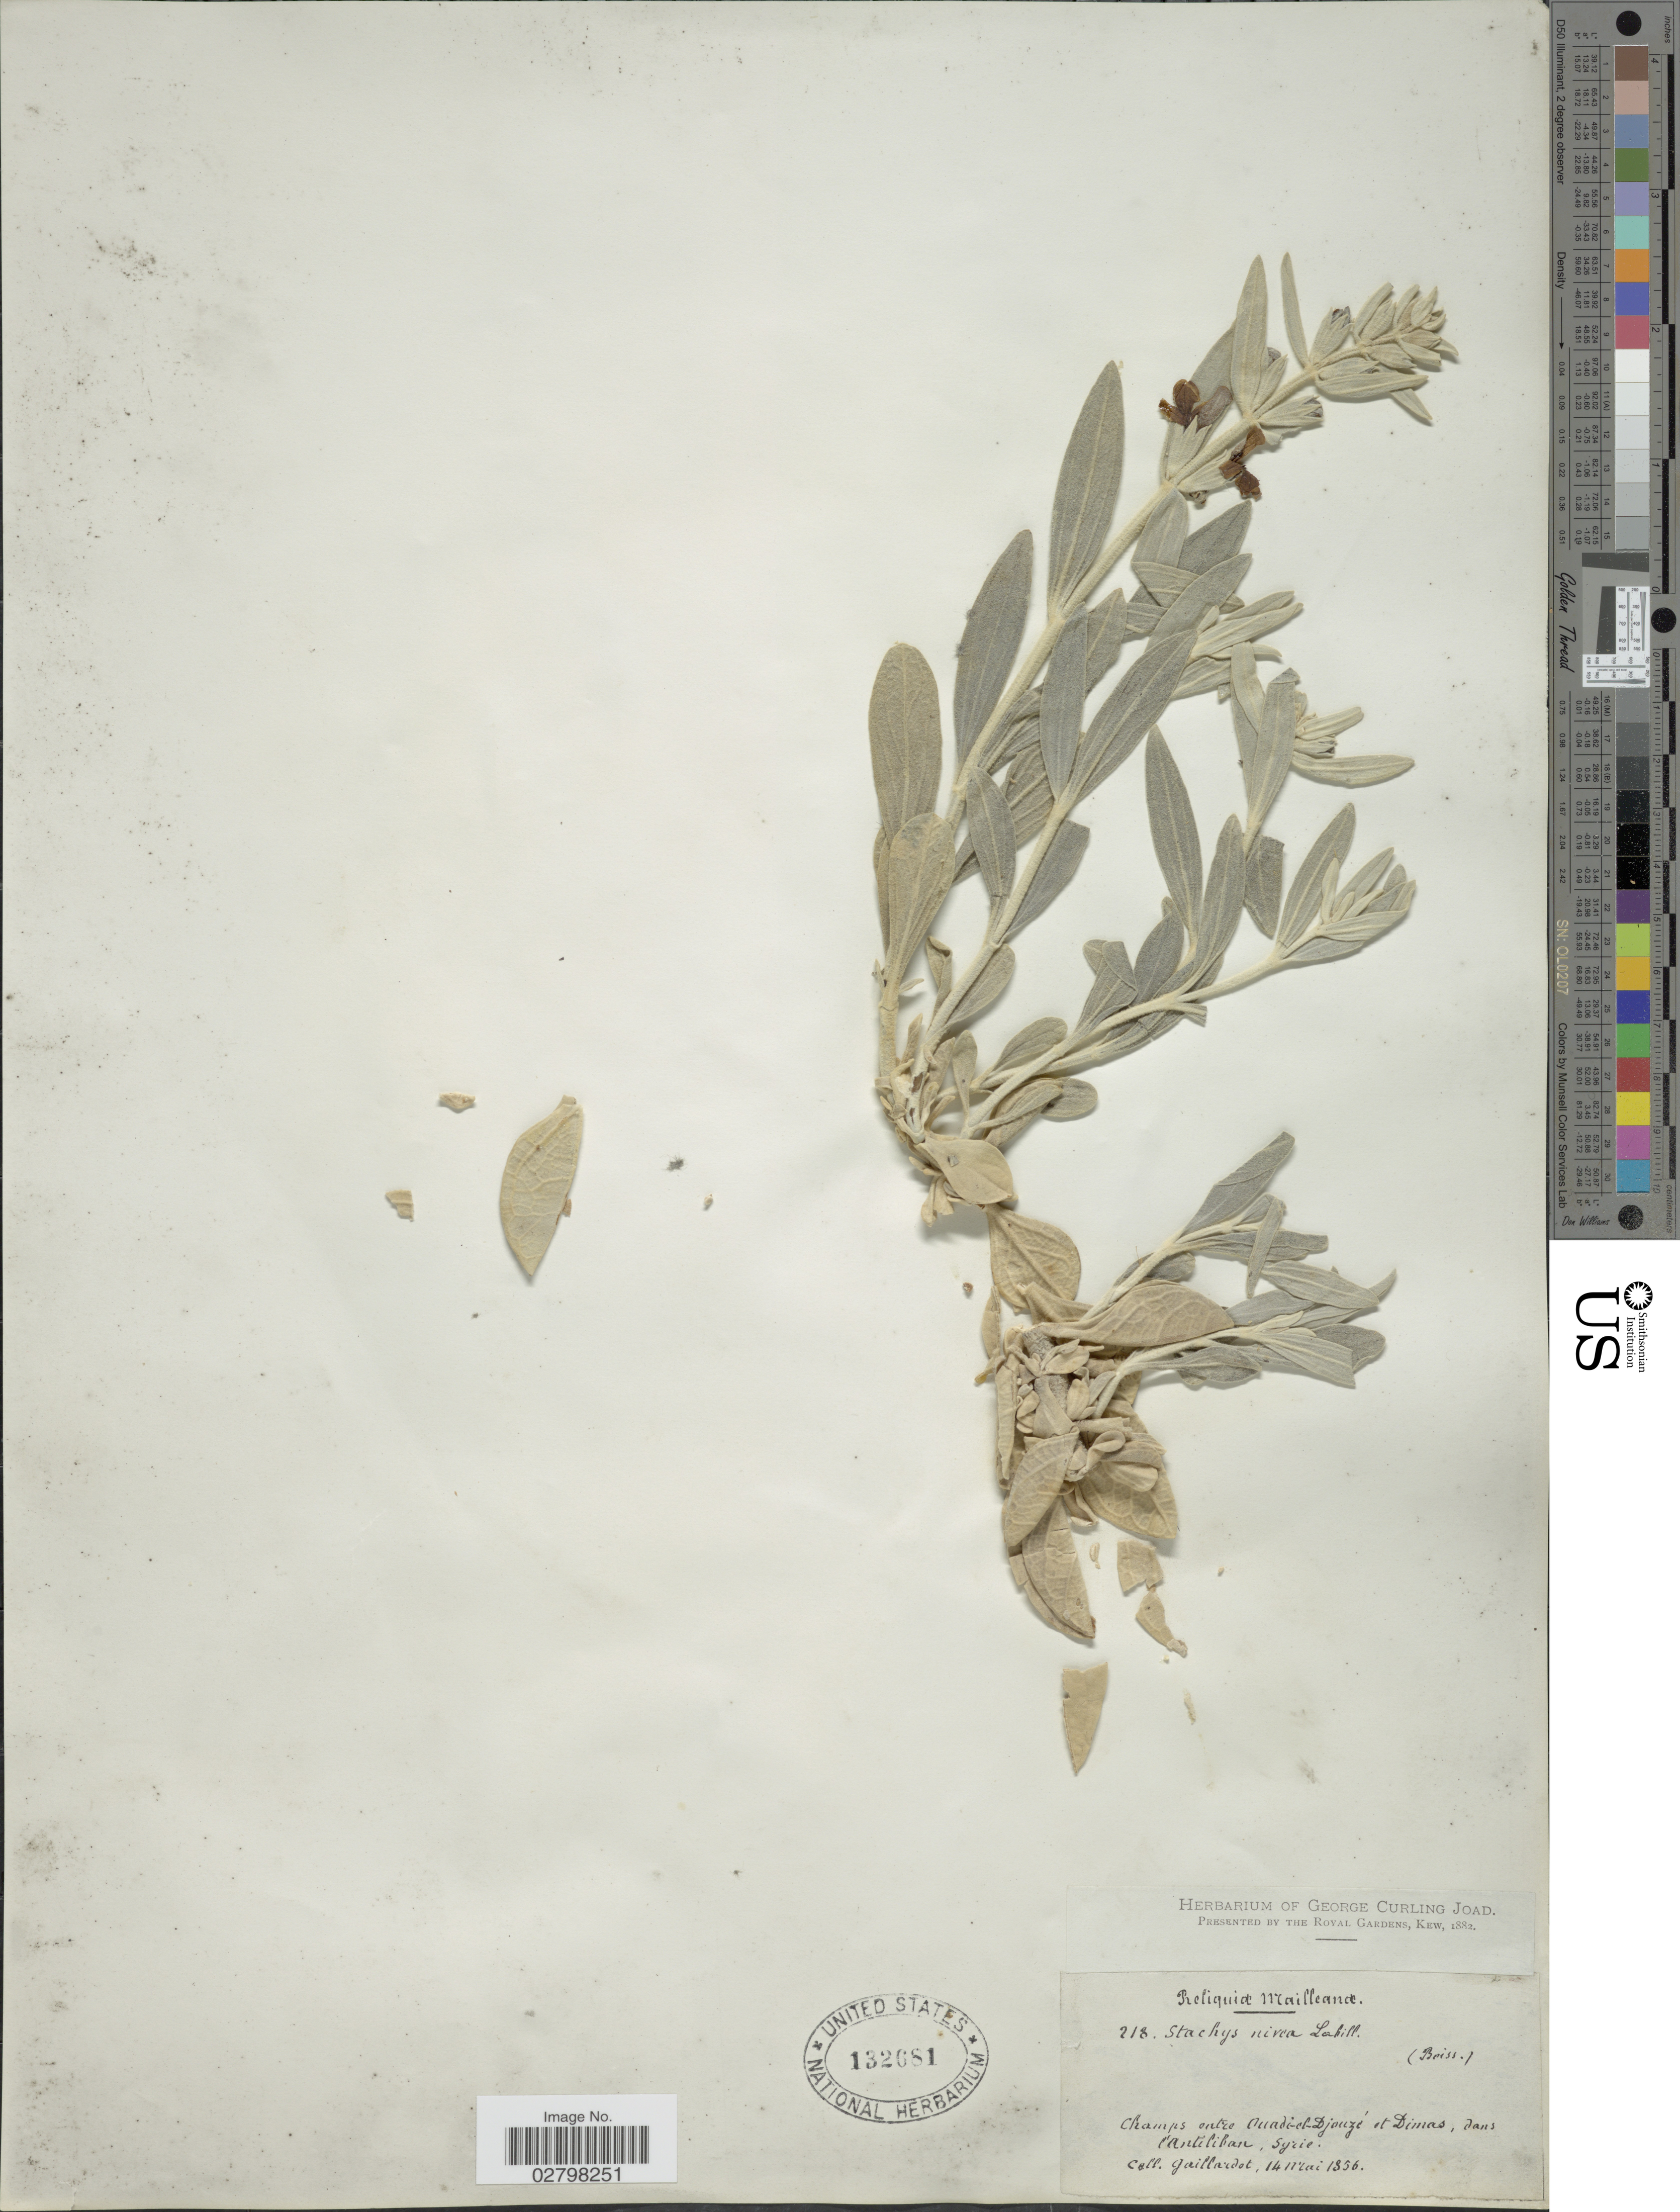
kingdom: Plantae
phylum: Tracheophyta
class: Magnoliopsida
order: Lamiales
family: Lamiaceae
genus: Stachys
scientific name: Stachys nivea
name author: Labill.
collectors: Gaillardot, --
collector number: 218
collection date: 1856-05-14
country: Syria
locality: Champs entre Onadi-Djouzé et Dimas, dans l'Antiliban, Syrie. [interpreted]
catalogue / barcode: US 132681